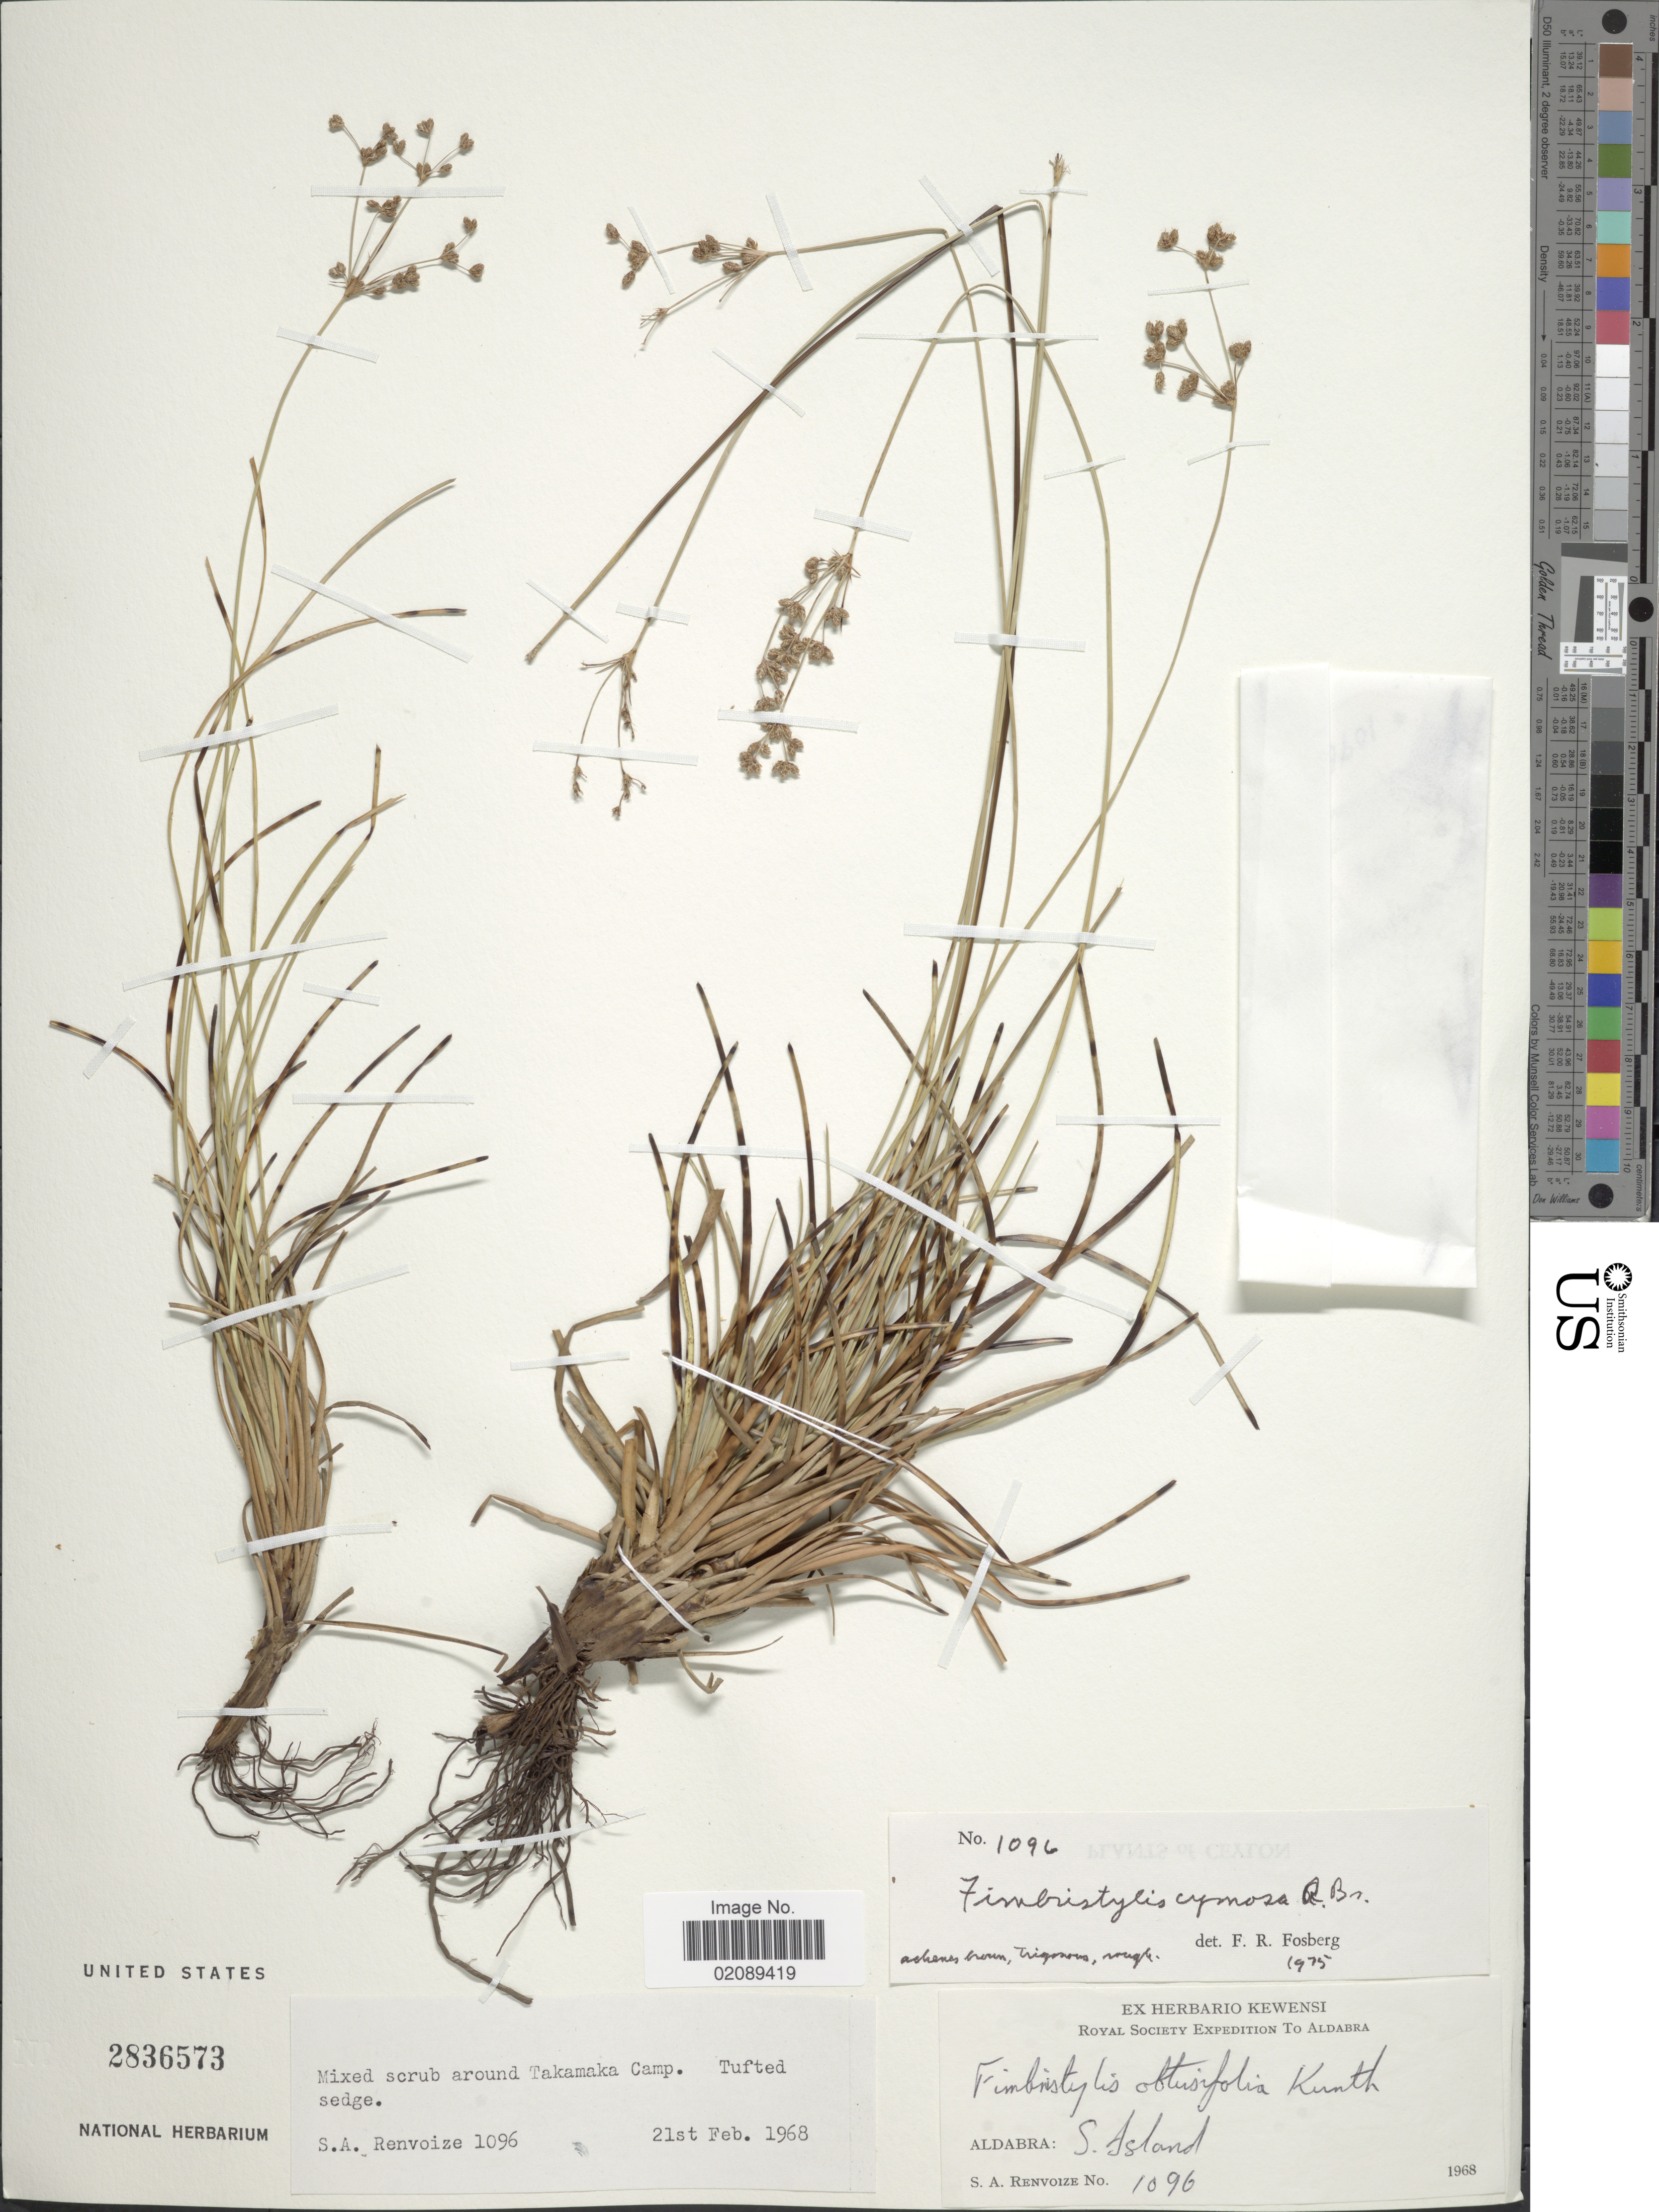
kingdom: Plantae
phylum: Tracheophyta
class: Liliopsida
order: Poales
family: Cyperaceae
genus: Fimbristylis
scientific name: Fimbristylis cymosa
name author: R. Br.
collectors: S. A. Renvoize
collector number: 1096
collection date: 1968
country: Seychelles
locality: Aldabra: S. Island, Royal Society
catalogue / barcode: US 2836573